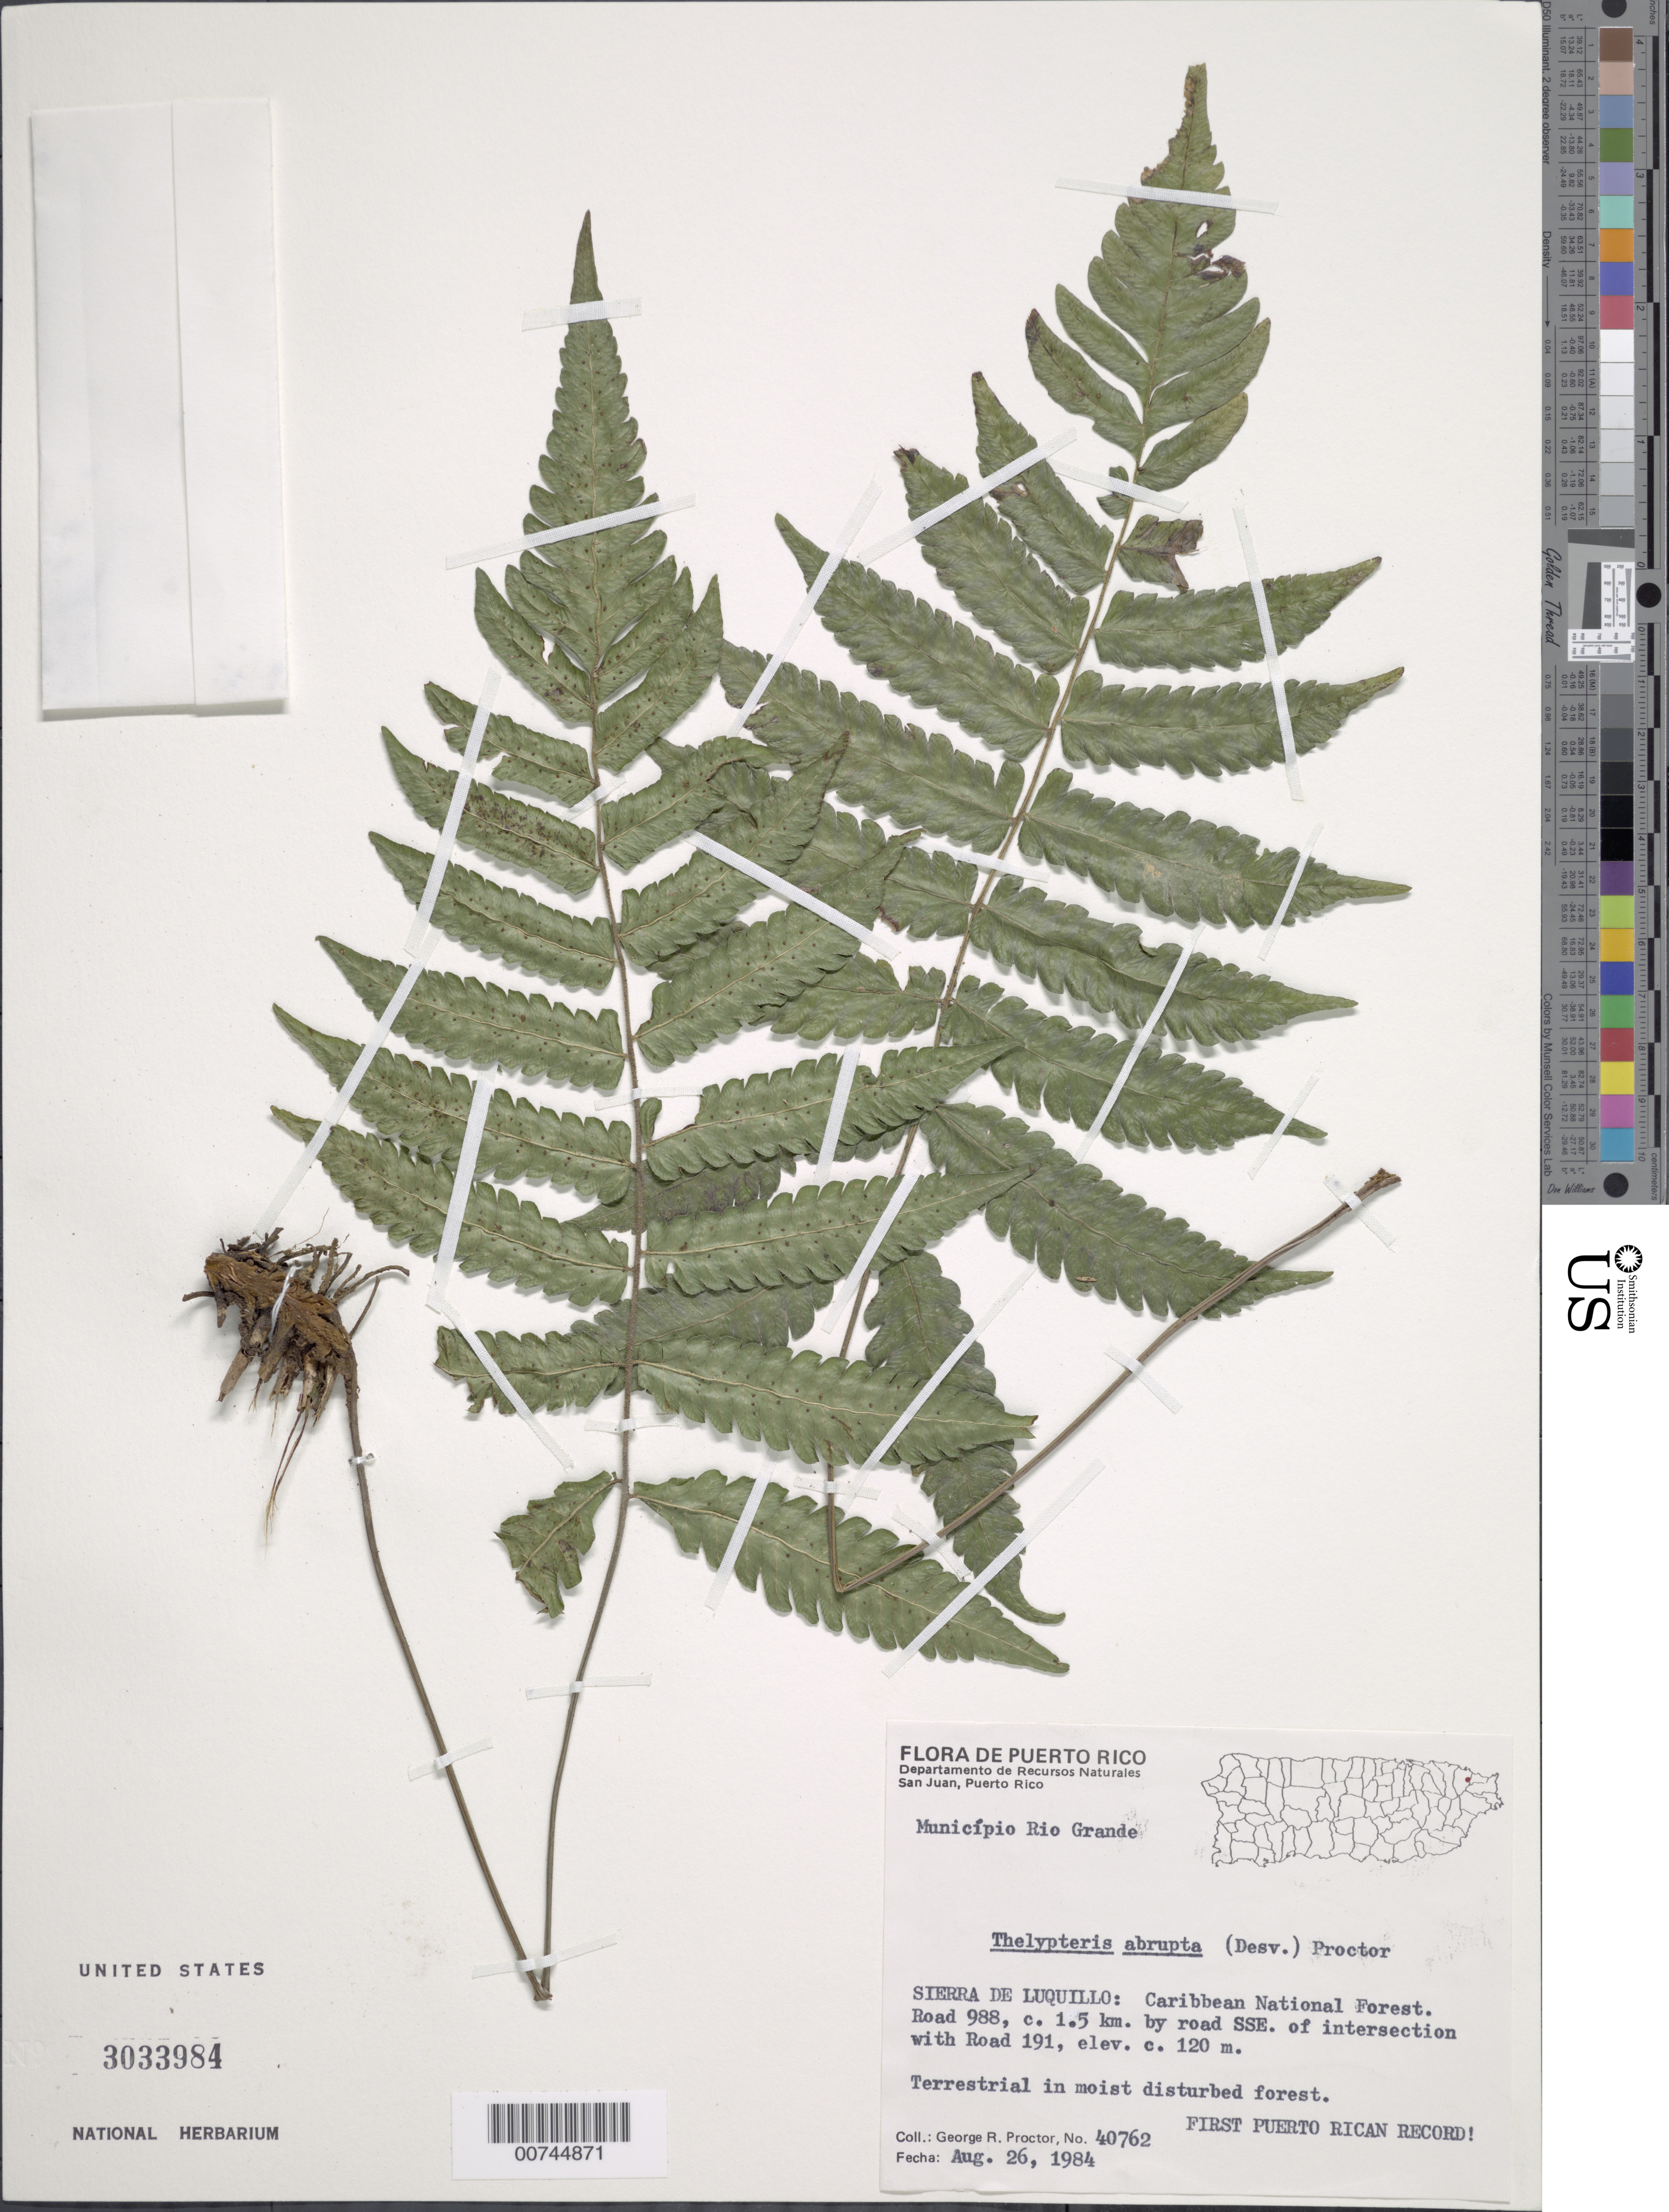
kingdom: Plantae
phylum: Tracheophyta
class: Polypodiopsida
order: Polypodiales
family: Thelypteridaceae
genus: Goniopteris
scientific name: Goniopteris abrupta (Desv.) comb. nov., ined 2015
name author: (Desv.)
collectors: G. R. Proctor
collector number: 40762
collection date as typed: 26 Aug 1984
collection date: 1984-08-26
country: Puerto Rico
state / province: Río Grande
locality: Sierra de Luquillo: Caribbean National Forest. Road 988, c. 1.5 km by road SSE of intersection with Road 191, Municipio Río Grande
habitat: Terrestrial in moist disturbed forest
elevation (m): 120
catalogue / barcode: US 3033984